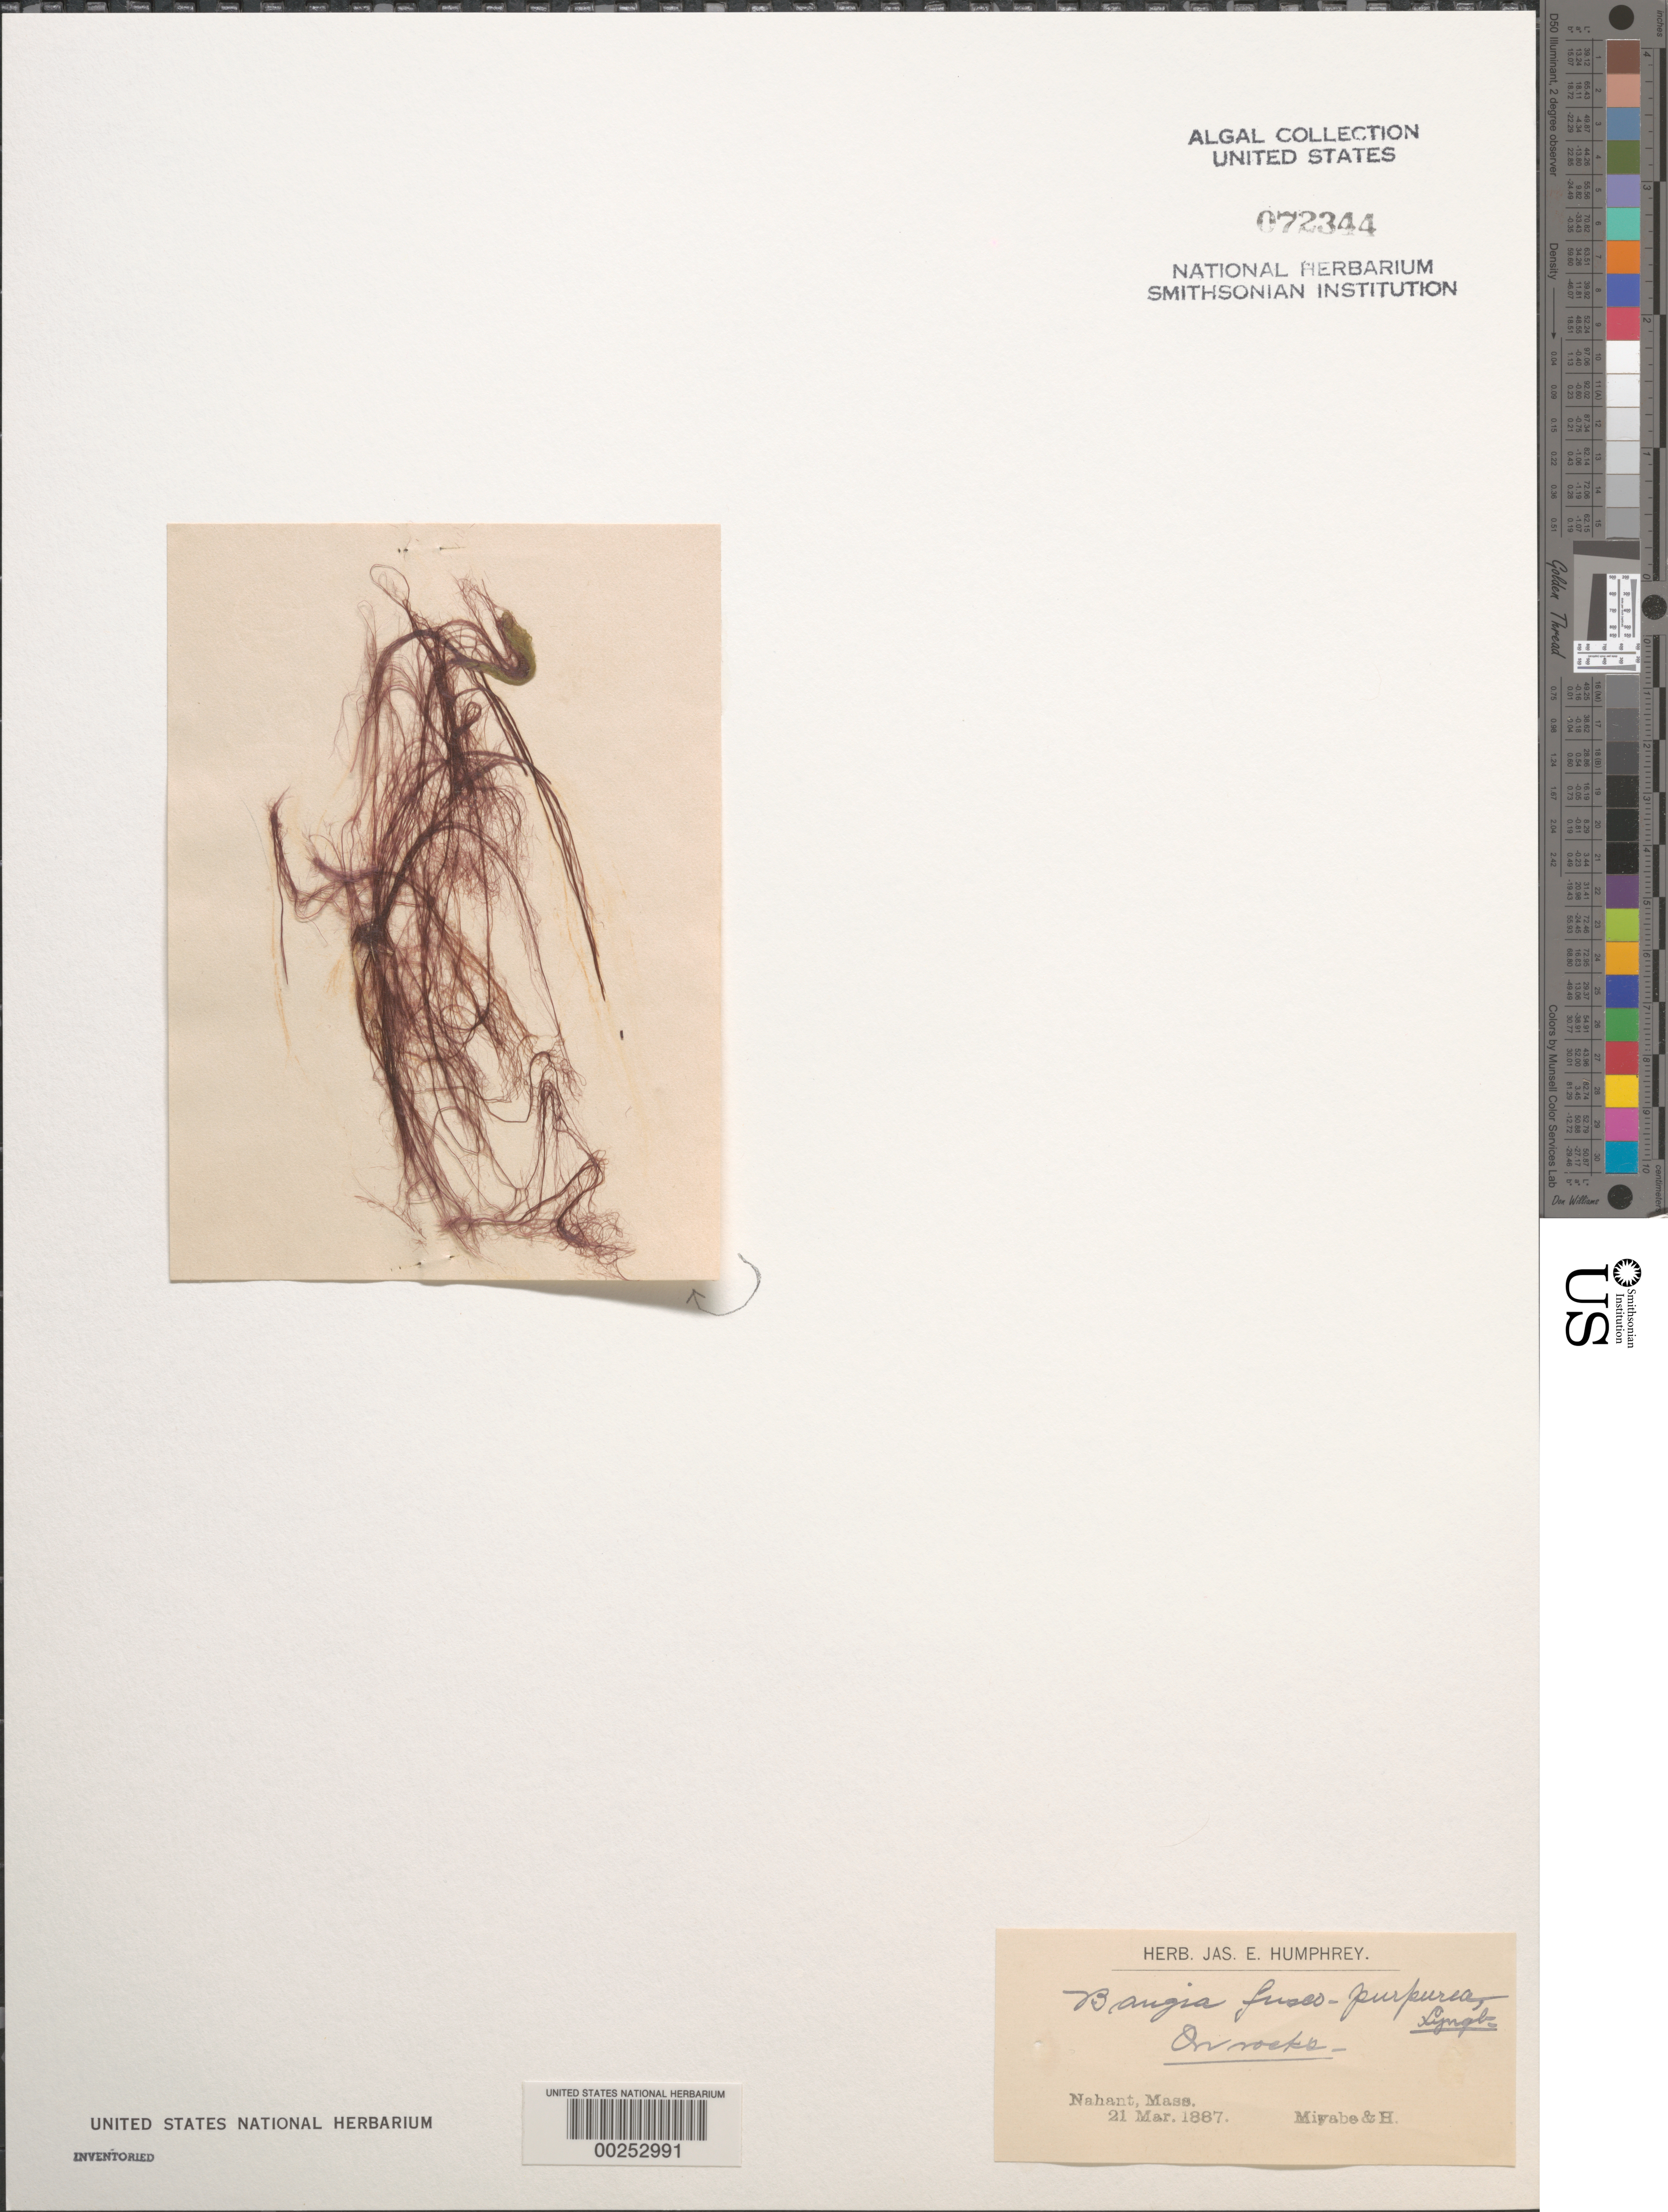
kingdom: Plantae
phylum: Rhodophyta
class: Bangiophyceae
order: Bangiales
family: Bangiaceae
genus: Bangia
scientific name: Bangia fuscopurpurea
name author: (Dillwyn) Lyngb.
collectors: K. Miyabe & J. Humphrey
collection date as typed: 21 Mar 1887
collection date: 1887-03-21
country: United States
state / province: Massachusetts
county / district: Essex County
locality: Nahant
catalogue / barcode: US 72344